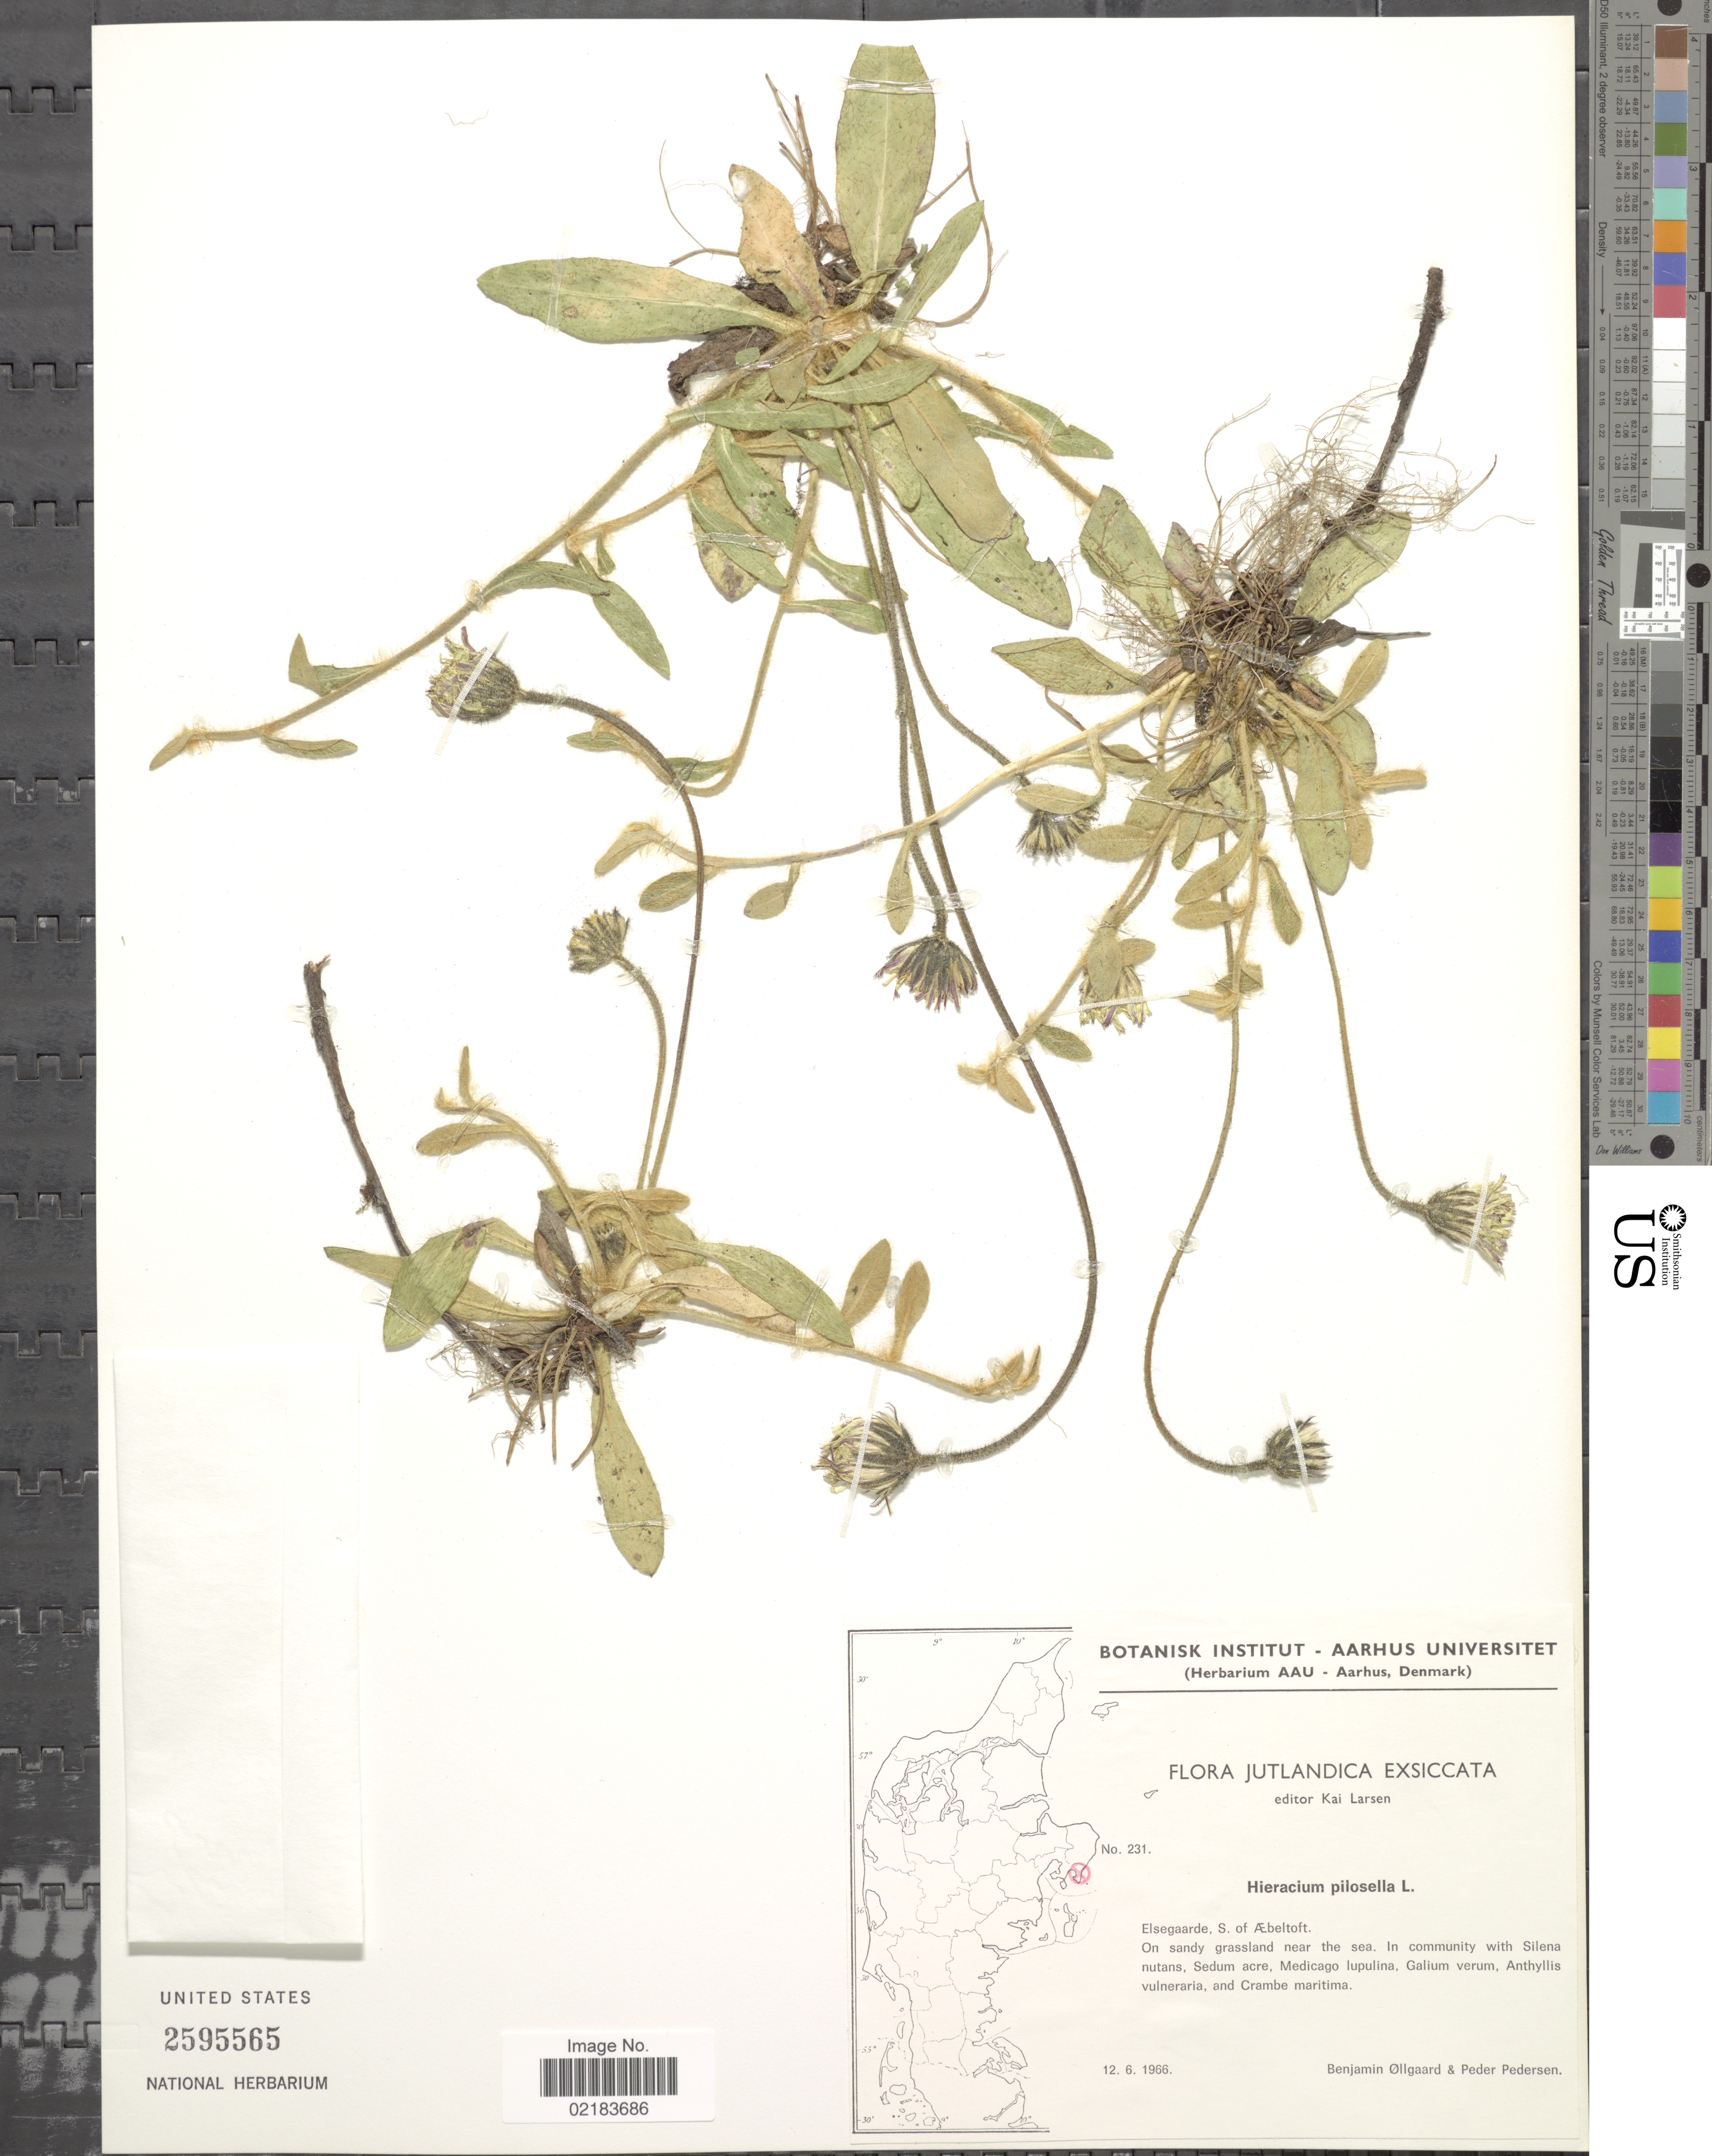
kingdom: Plantae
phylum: Tracheophyta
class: Magnoliopsida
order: Asterales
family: Asteraceae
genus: Pilosella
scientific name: Pilosella officinarum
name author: Vaill.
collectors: B. Øllgaard & P. Pedersen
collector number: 231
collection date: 1966-06-12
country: Denmark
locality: Jutlandica. Elsegaarde, S. of Aebeltoft.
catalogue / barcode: US 2595565